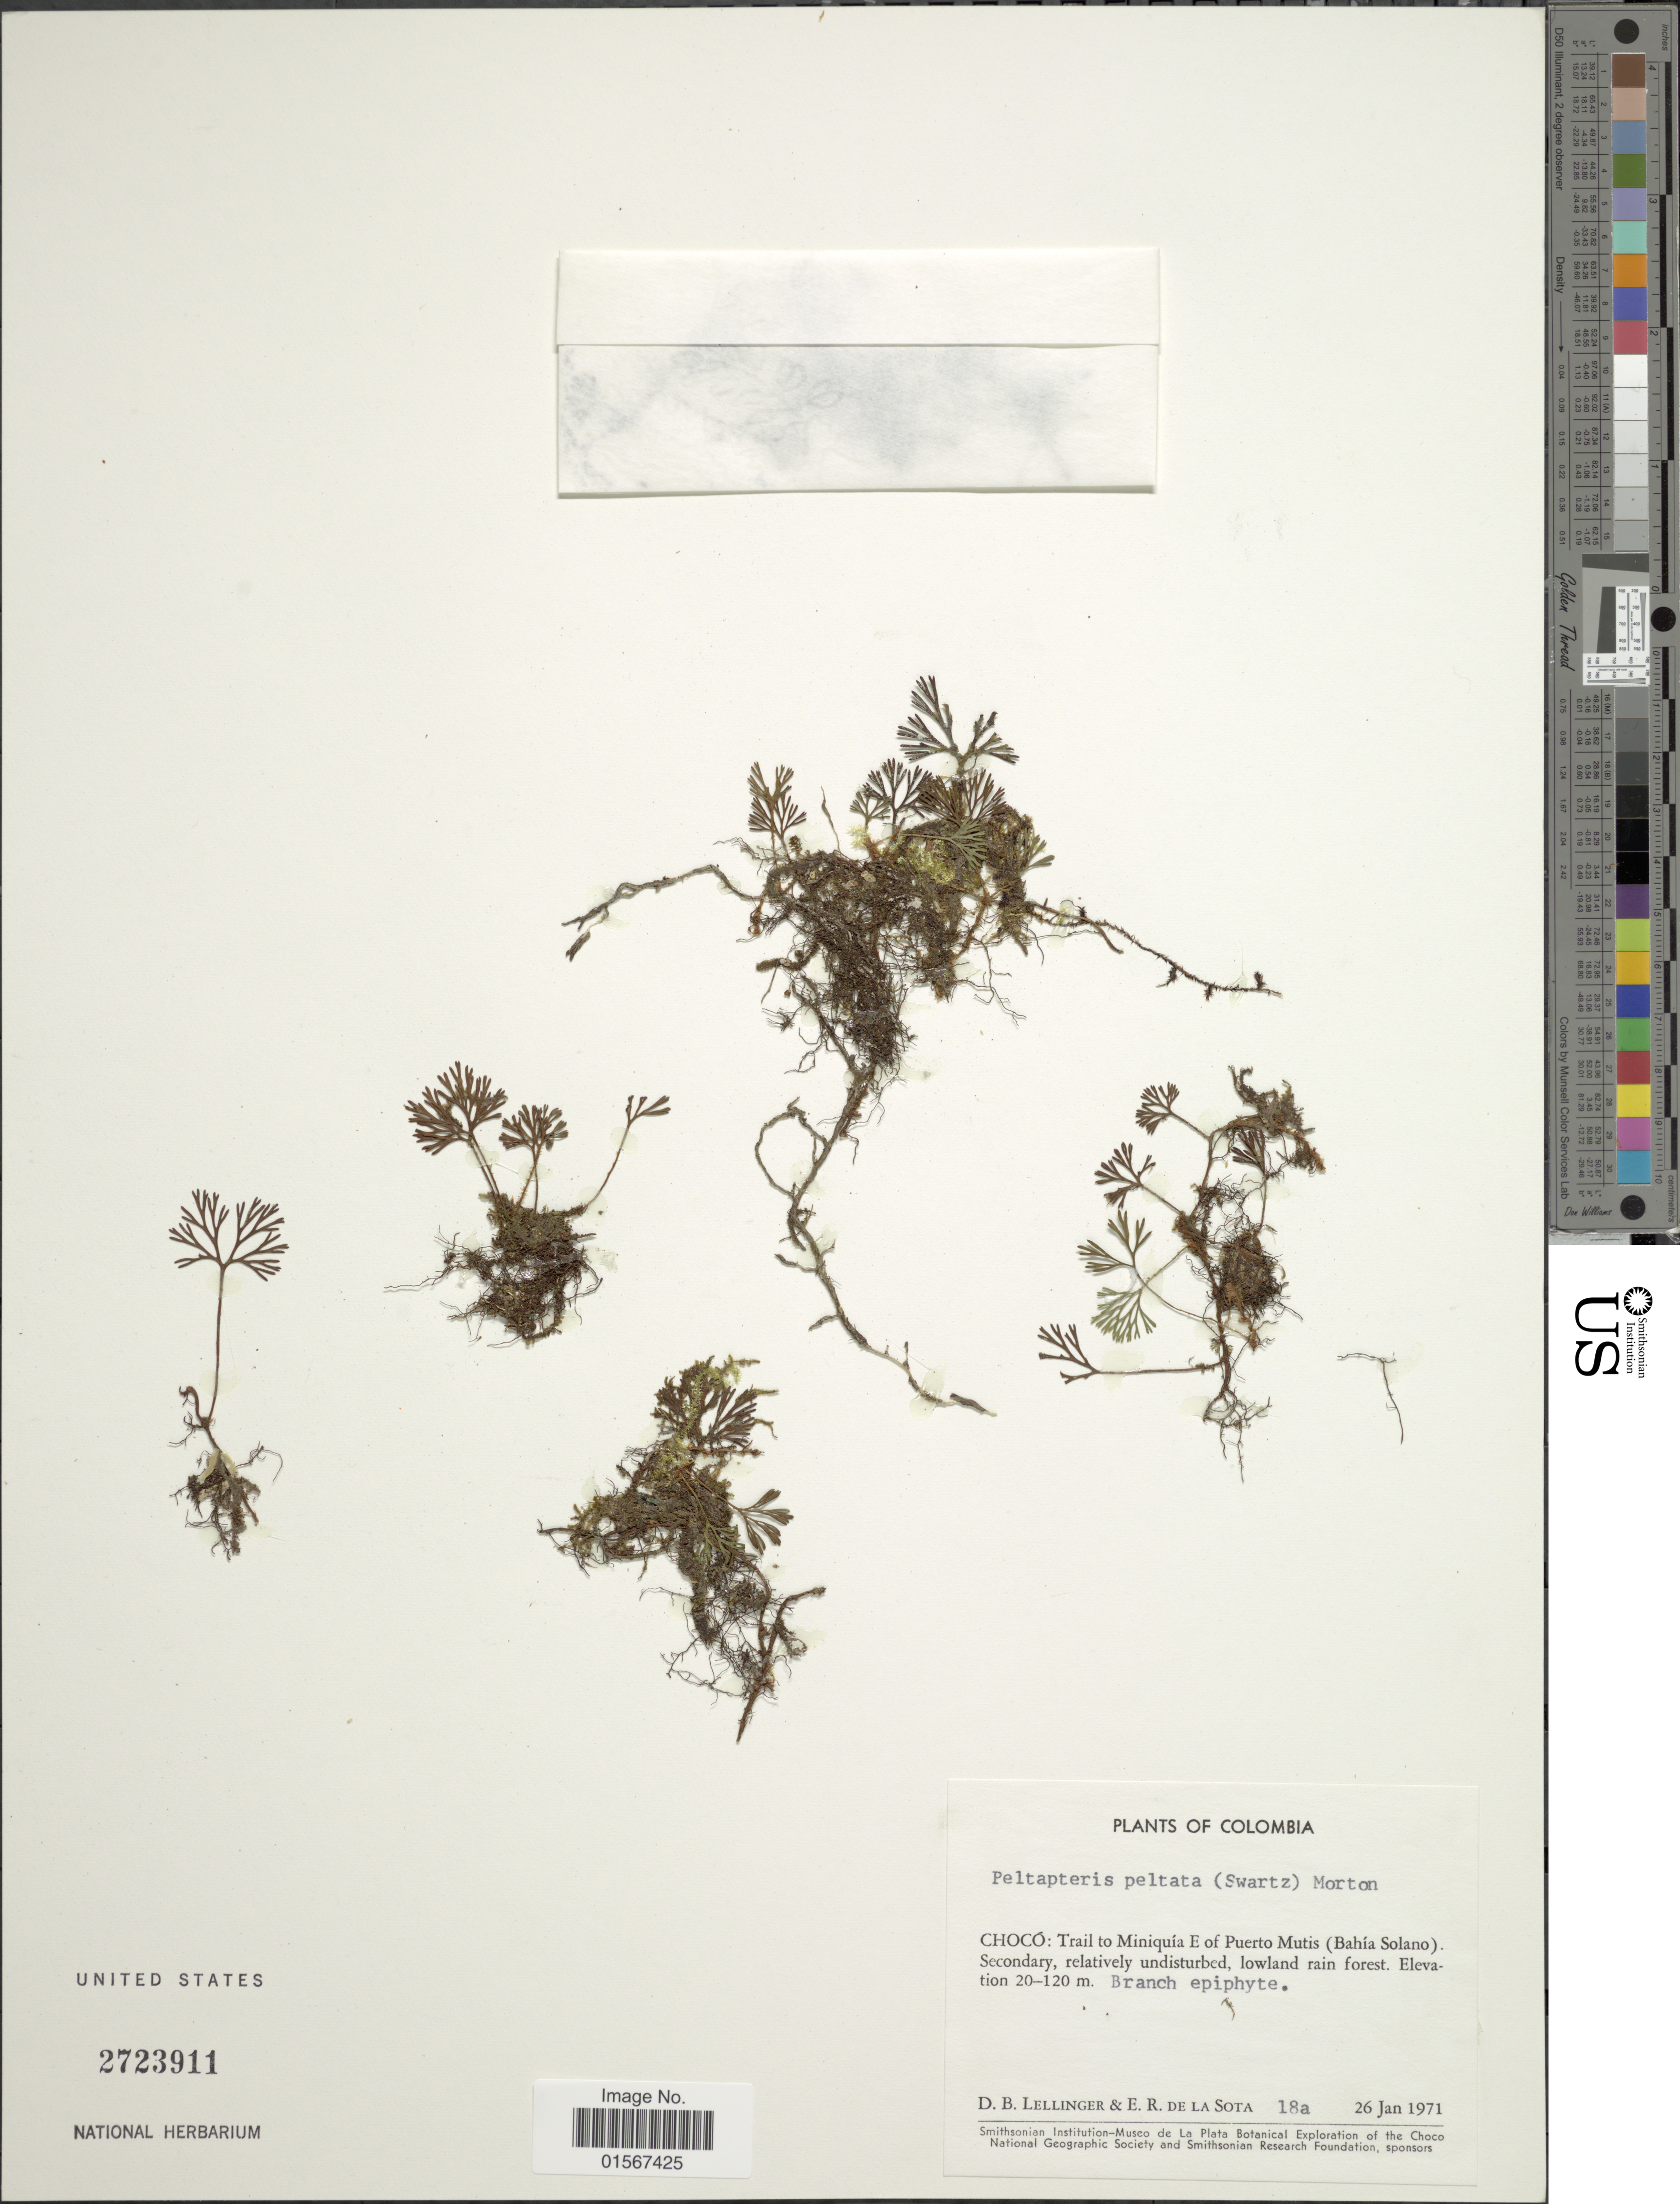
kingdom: Plantae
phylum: Tracheophyta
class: Polypodiopsida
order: Polypodiales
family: Dryopteridaceae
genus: Elaphoglossum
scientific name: Elaphoglossum peltatum f. peltatum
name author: (Sw.) Urb.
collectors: D. B. Lellinger & E. R. de la Sota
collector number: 18a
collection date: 1971-01-26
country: Colombia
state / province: Chocó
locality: Colombia, Chocó: trail to Miniquía E of Puerto Mutis (Bahía Solano).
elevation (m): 20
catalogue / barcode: US 2723911